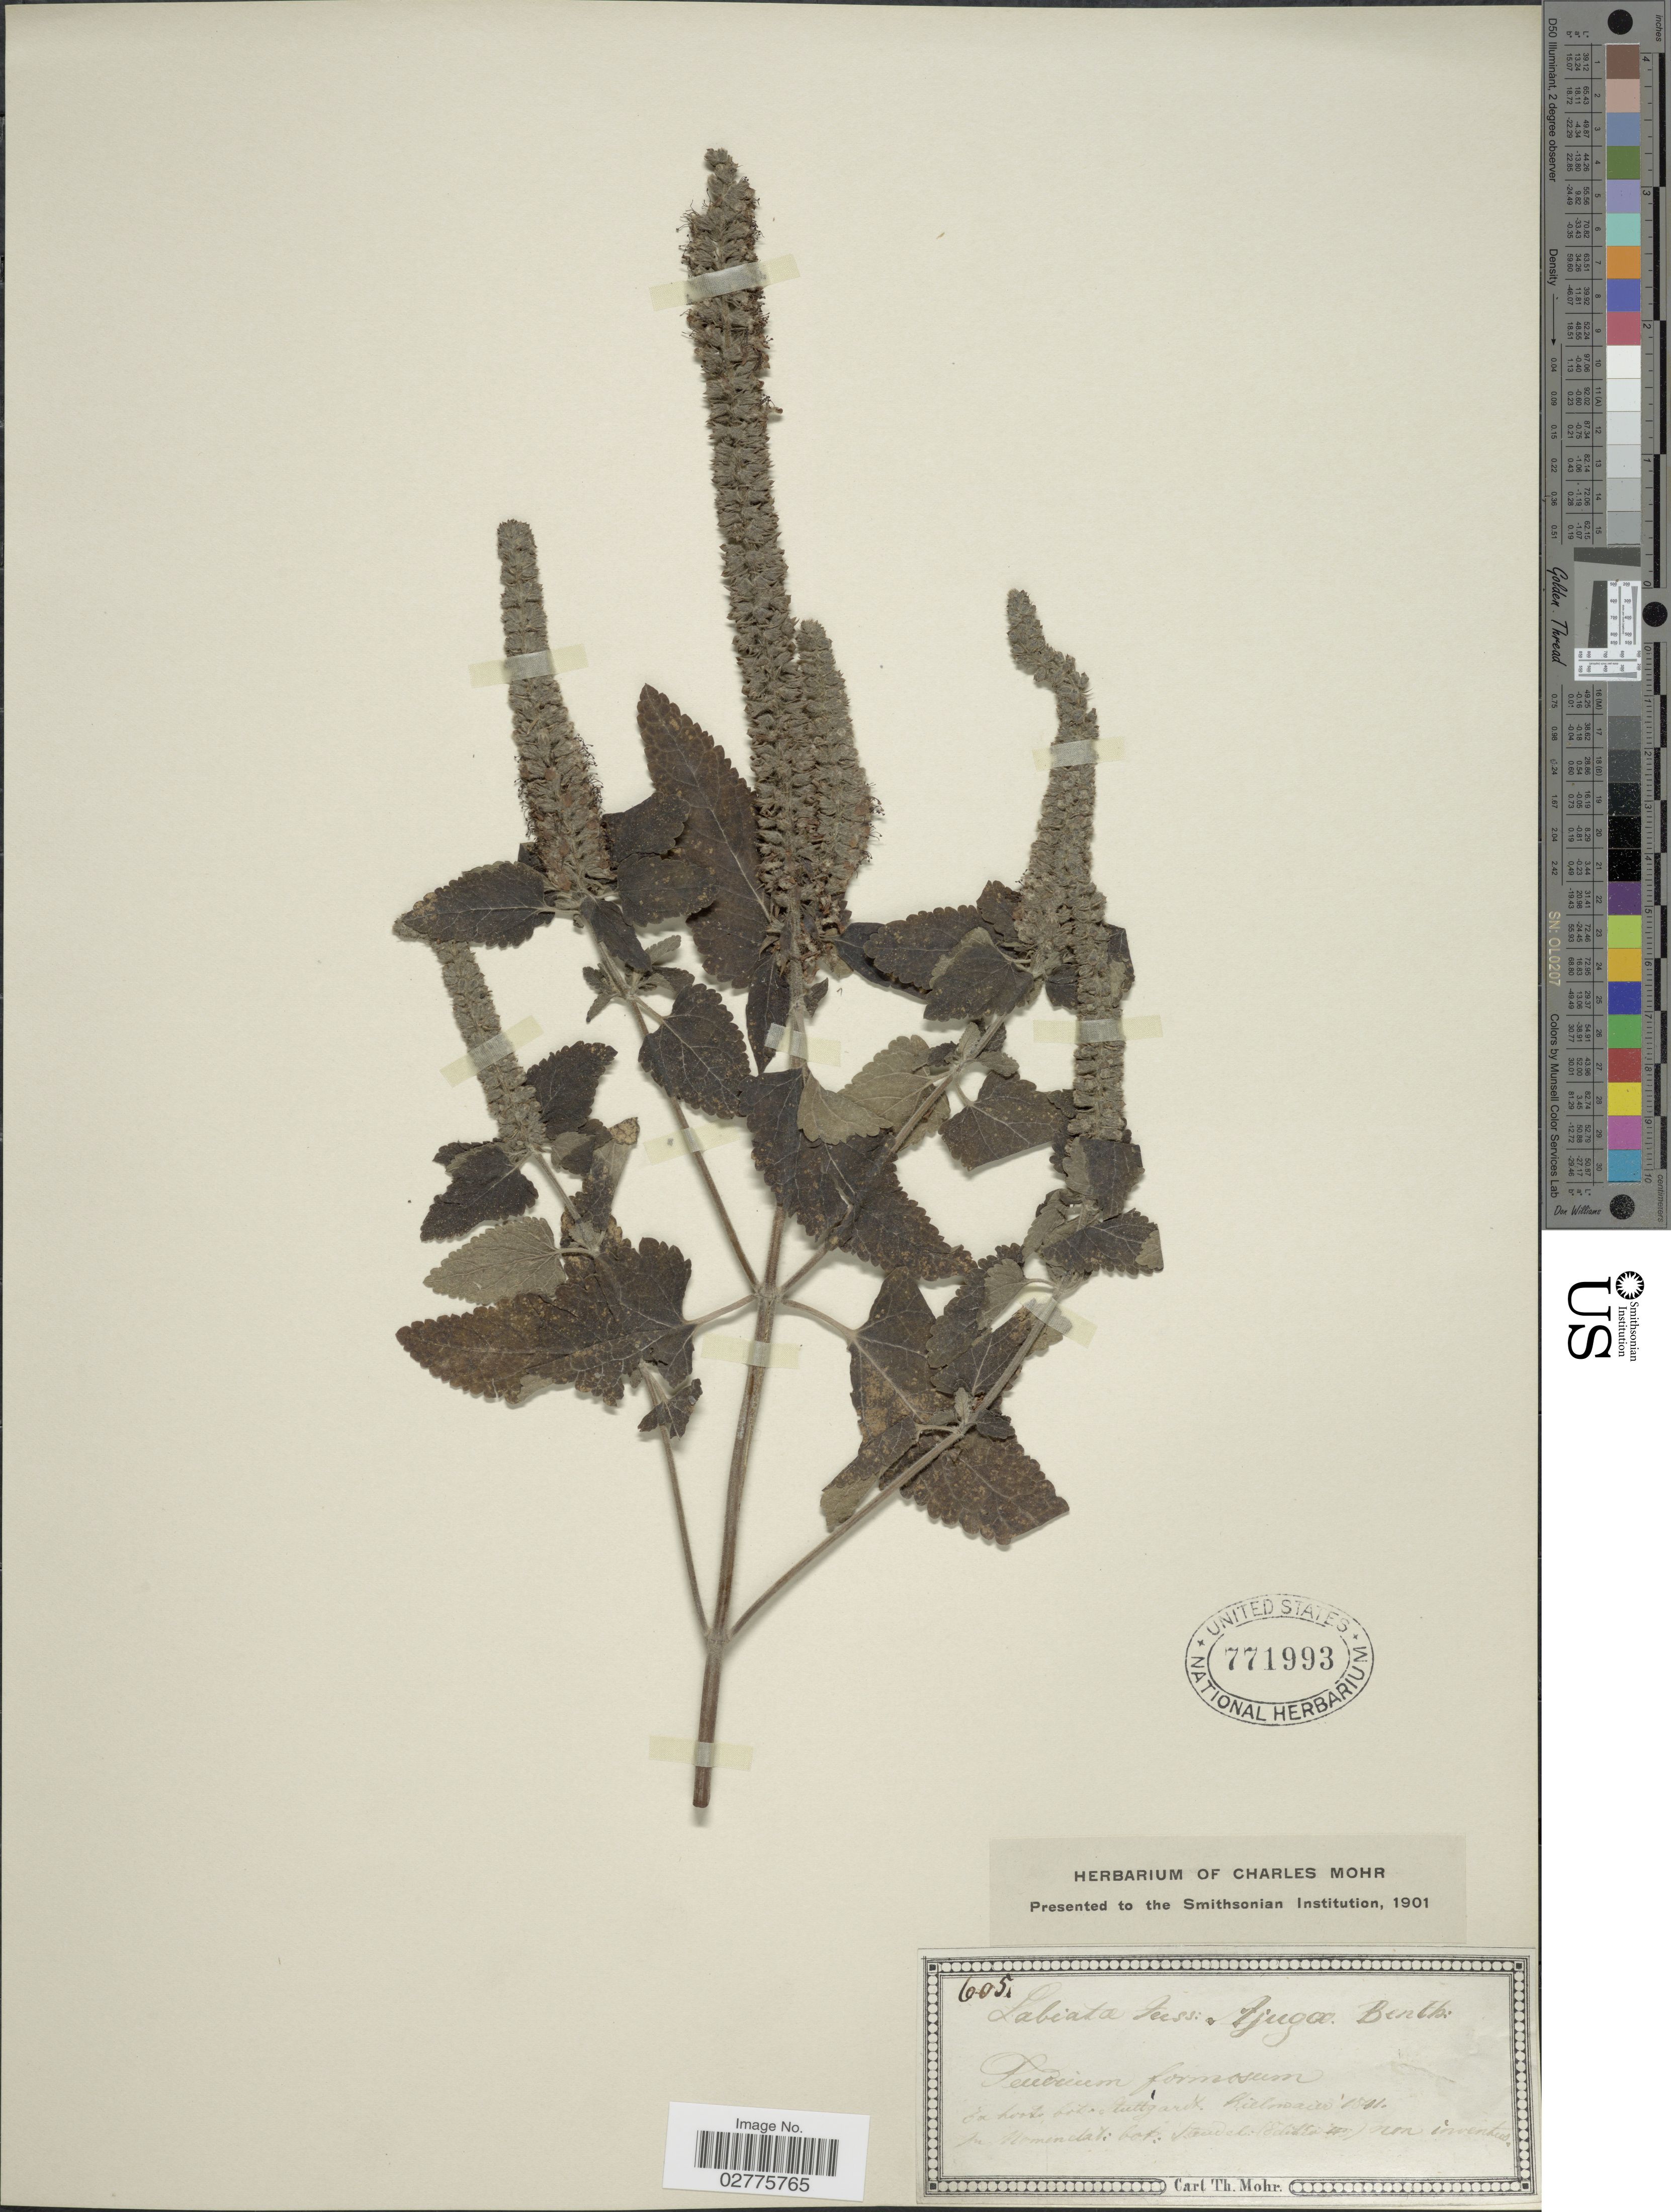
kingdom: Plantae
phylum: Tracheophyta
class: Magnoliopsida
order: Lamiales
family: Lamiaceae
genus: Teucrium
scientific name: Teucrium formosum ined.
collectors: C. T. Mohr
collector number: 605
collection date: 1841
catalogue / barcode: US 771993